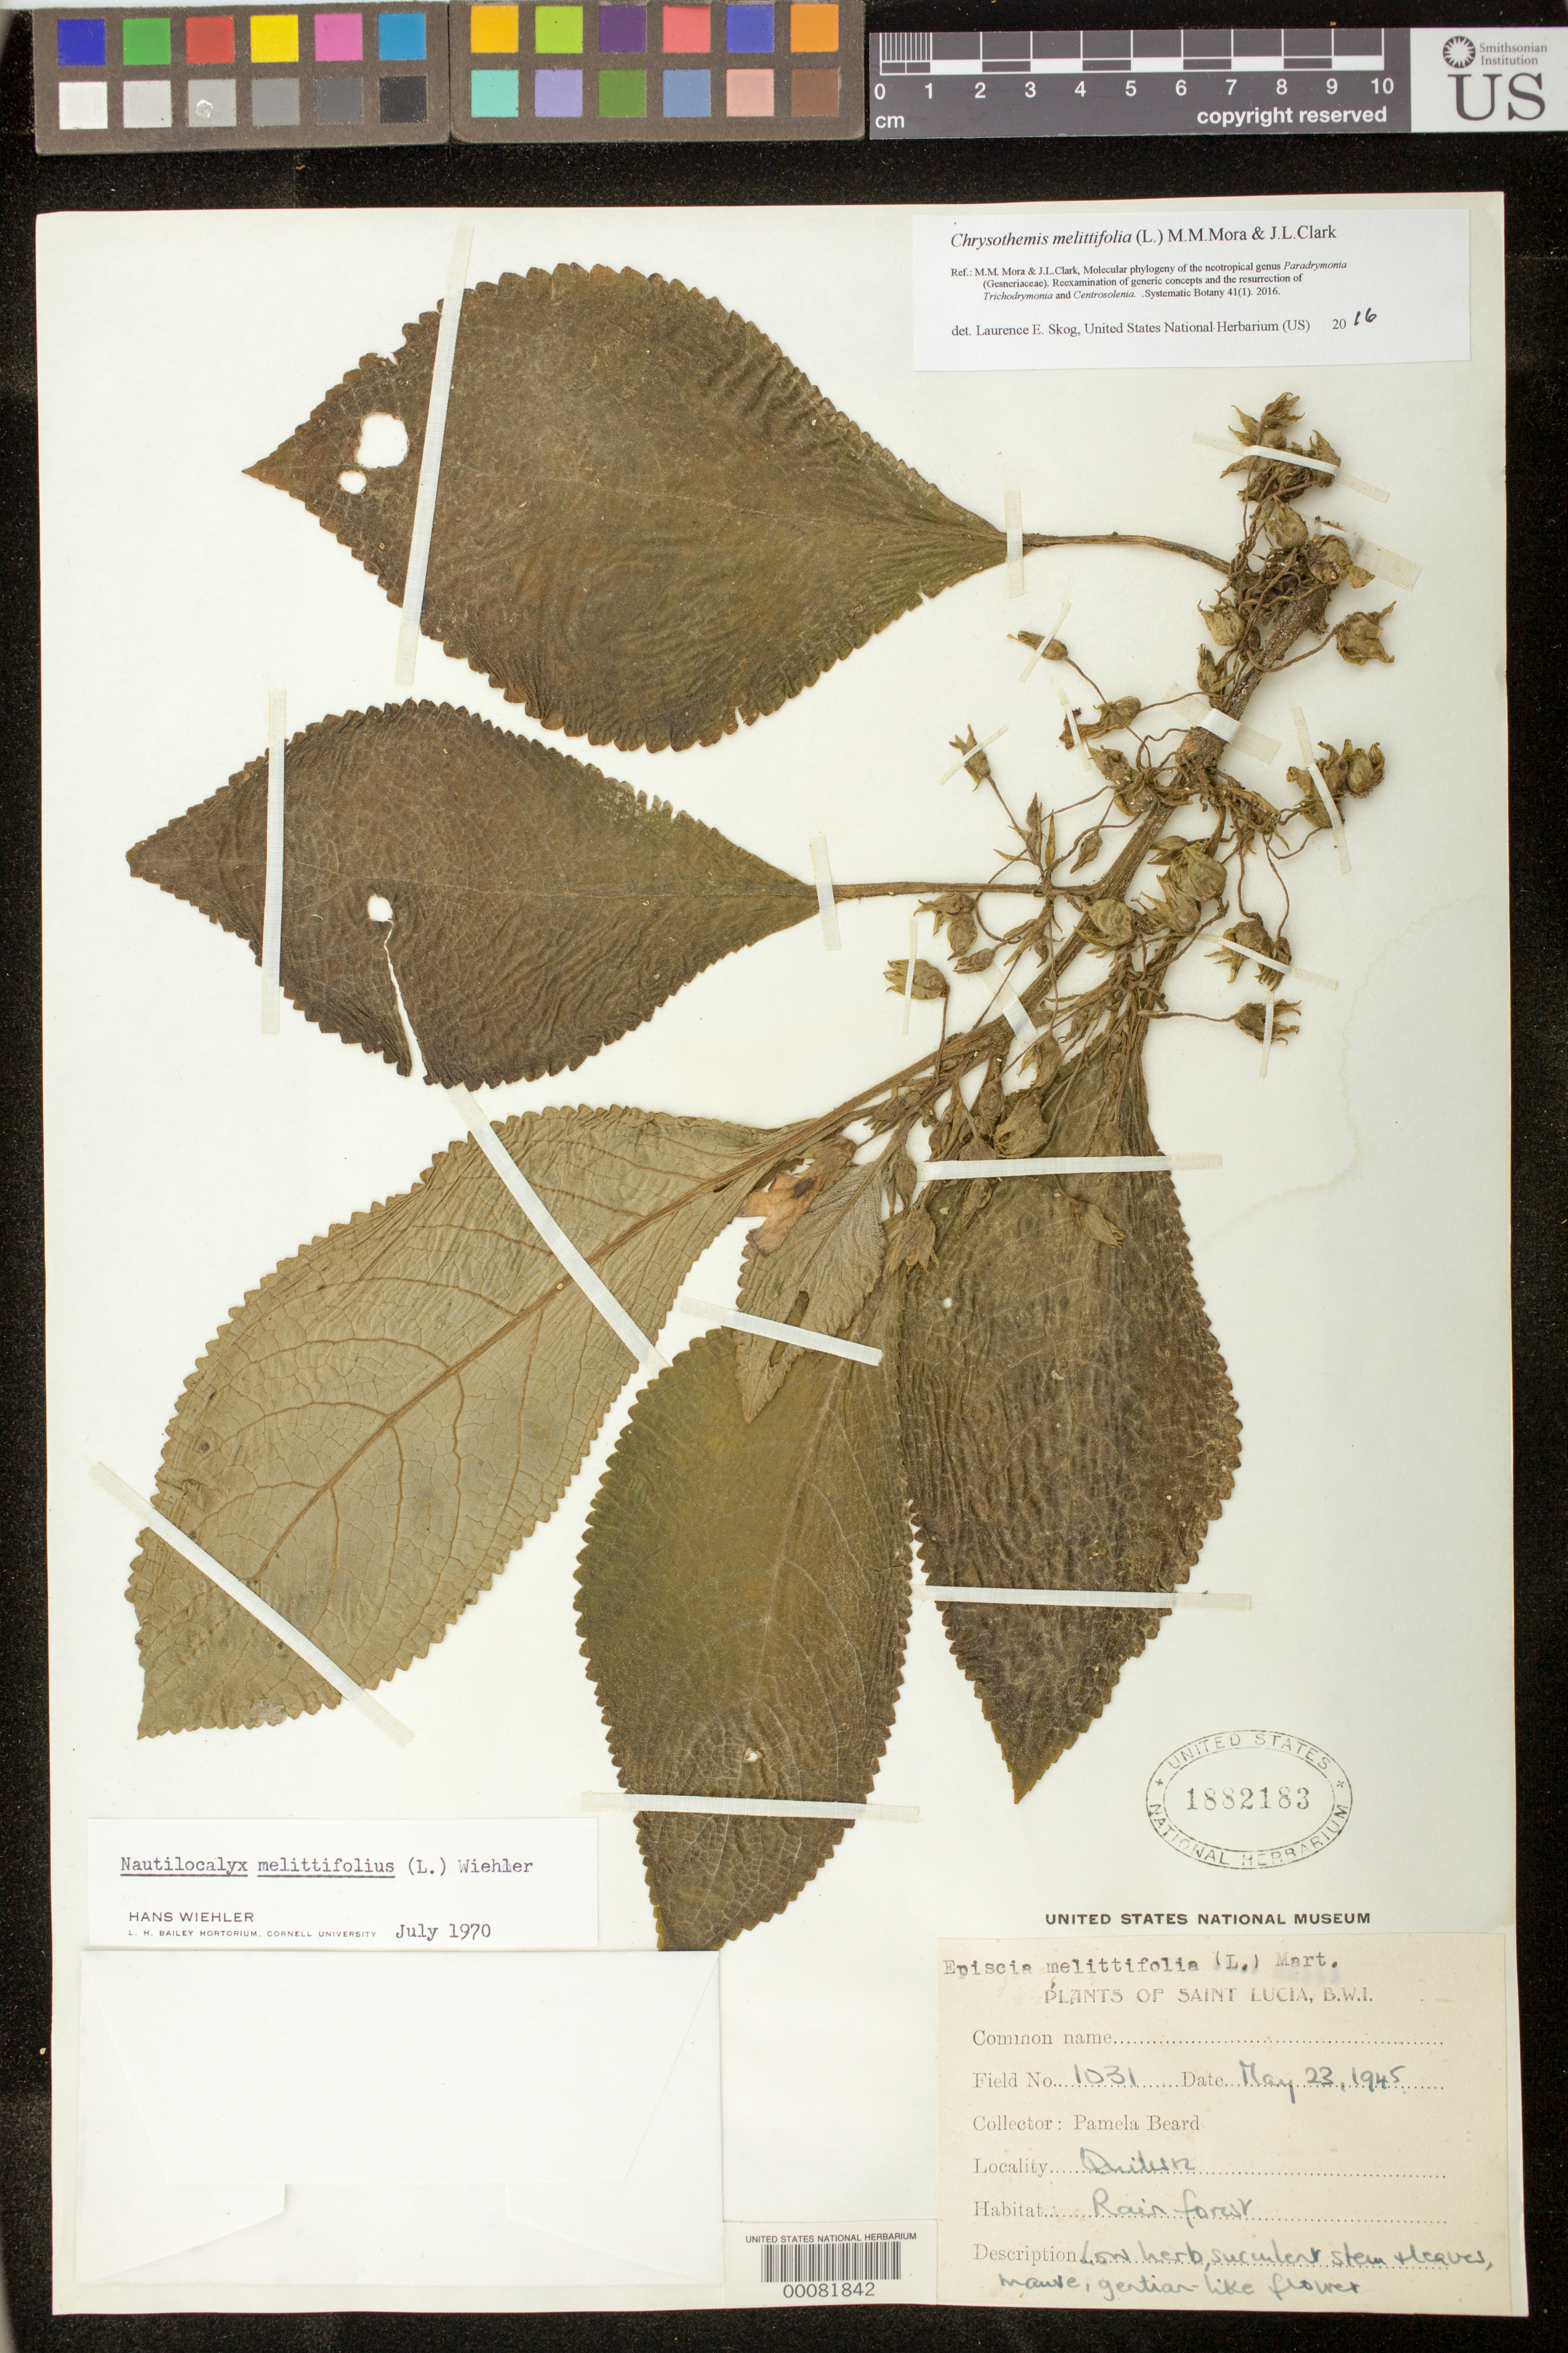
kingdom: Plantae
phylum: Tracheophyta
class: Magnoliopsida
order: Lamiales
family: Gesneriaceae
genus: Chrysothemis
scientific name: Chrysothemis melittifolia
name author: (L.) M.M. Mora & J.L. Clark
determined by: Skog, Laurence E.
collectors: P. Beard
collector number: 1031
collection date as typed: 23 May 1945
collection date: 1945-05-23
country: St. Lucia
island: St. Lucia I.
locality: Quituis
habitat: Rain forest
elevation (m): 220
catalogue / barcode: US 1882183